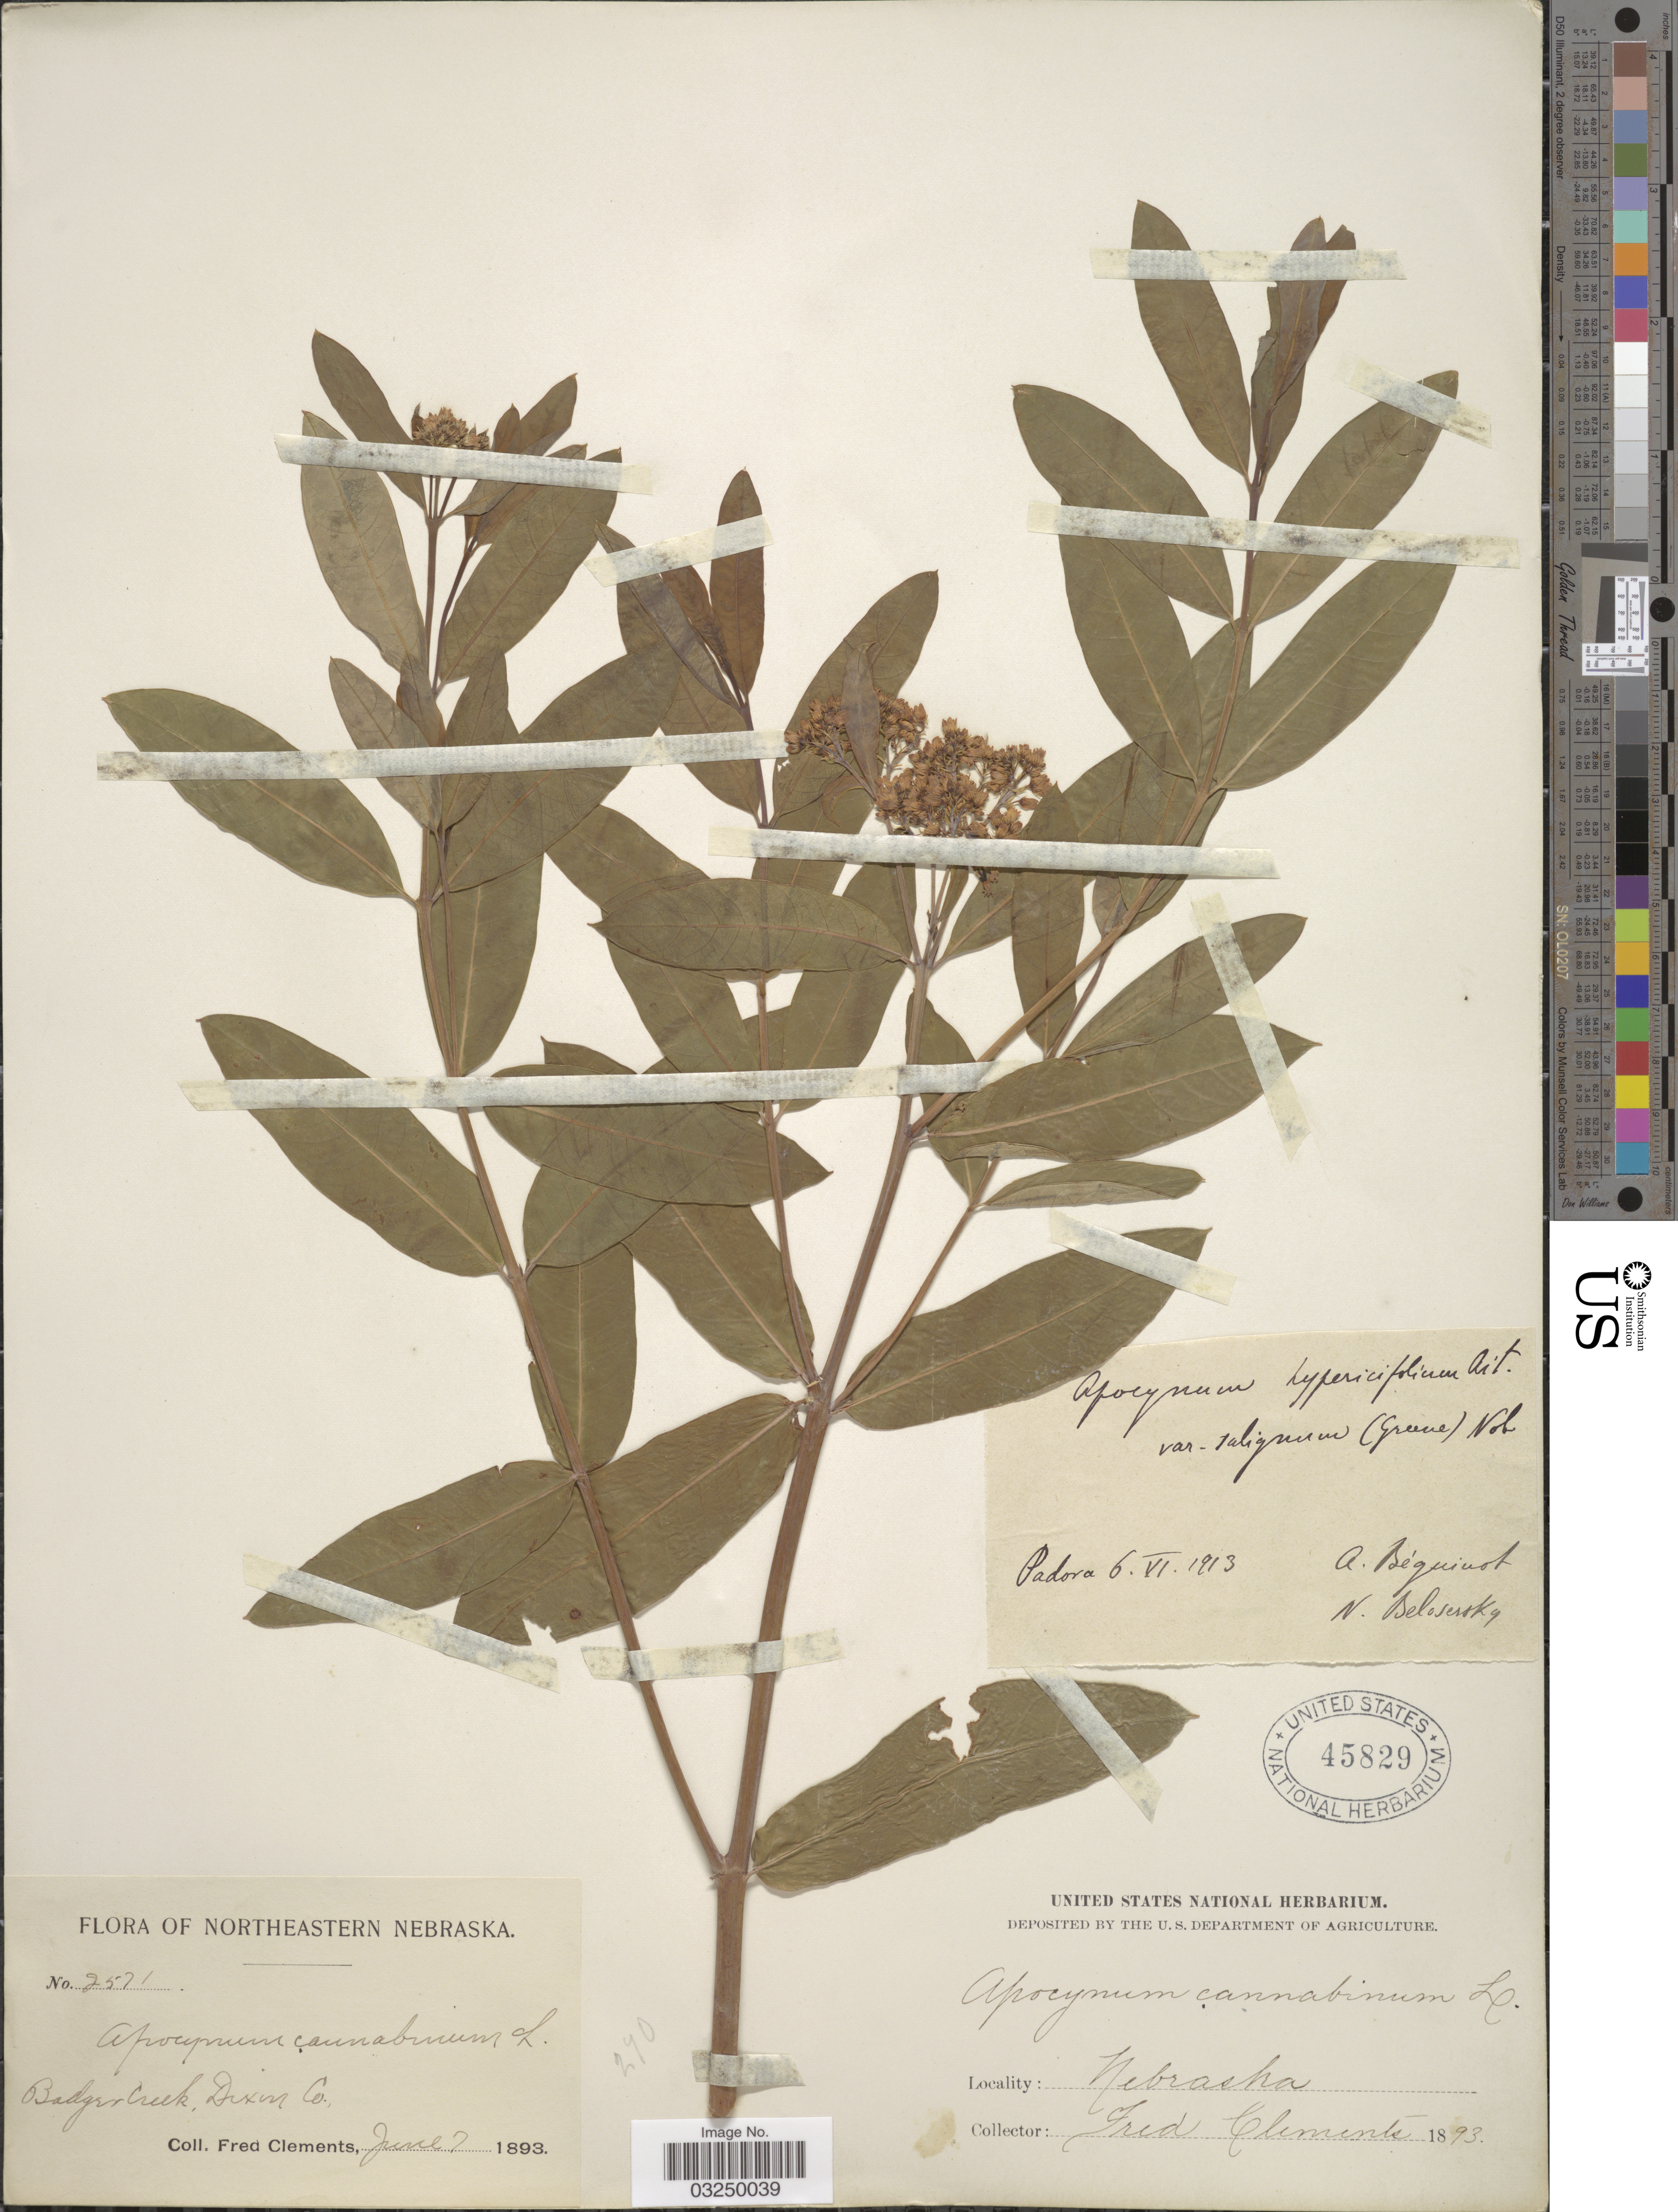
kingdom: Plantae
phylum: Tracheophyta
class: Magnoliopsida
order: Gentianales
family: Apocynaceae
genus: Apocynum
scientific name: Apocynum salignum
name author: S.W. Greene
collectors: F. Clements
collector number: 2571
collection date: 1893-06-07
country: United States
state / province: Nebraska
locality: Northeastern Nebraska. Badger Creek, Dixon Co.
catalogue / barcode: US 45829